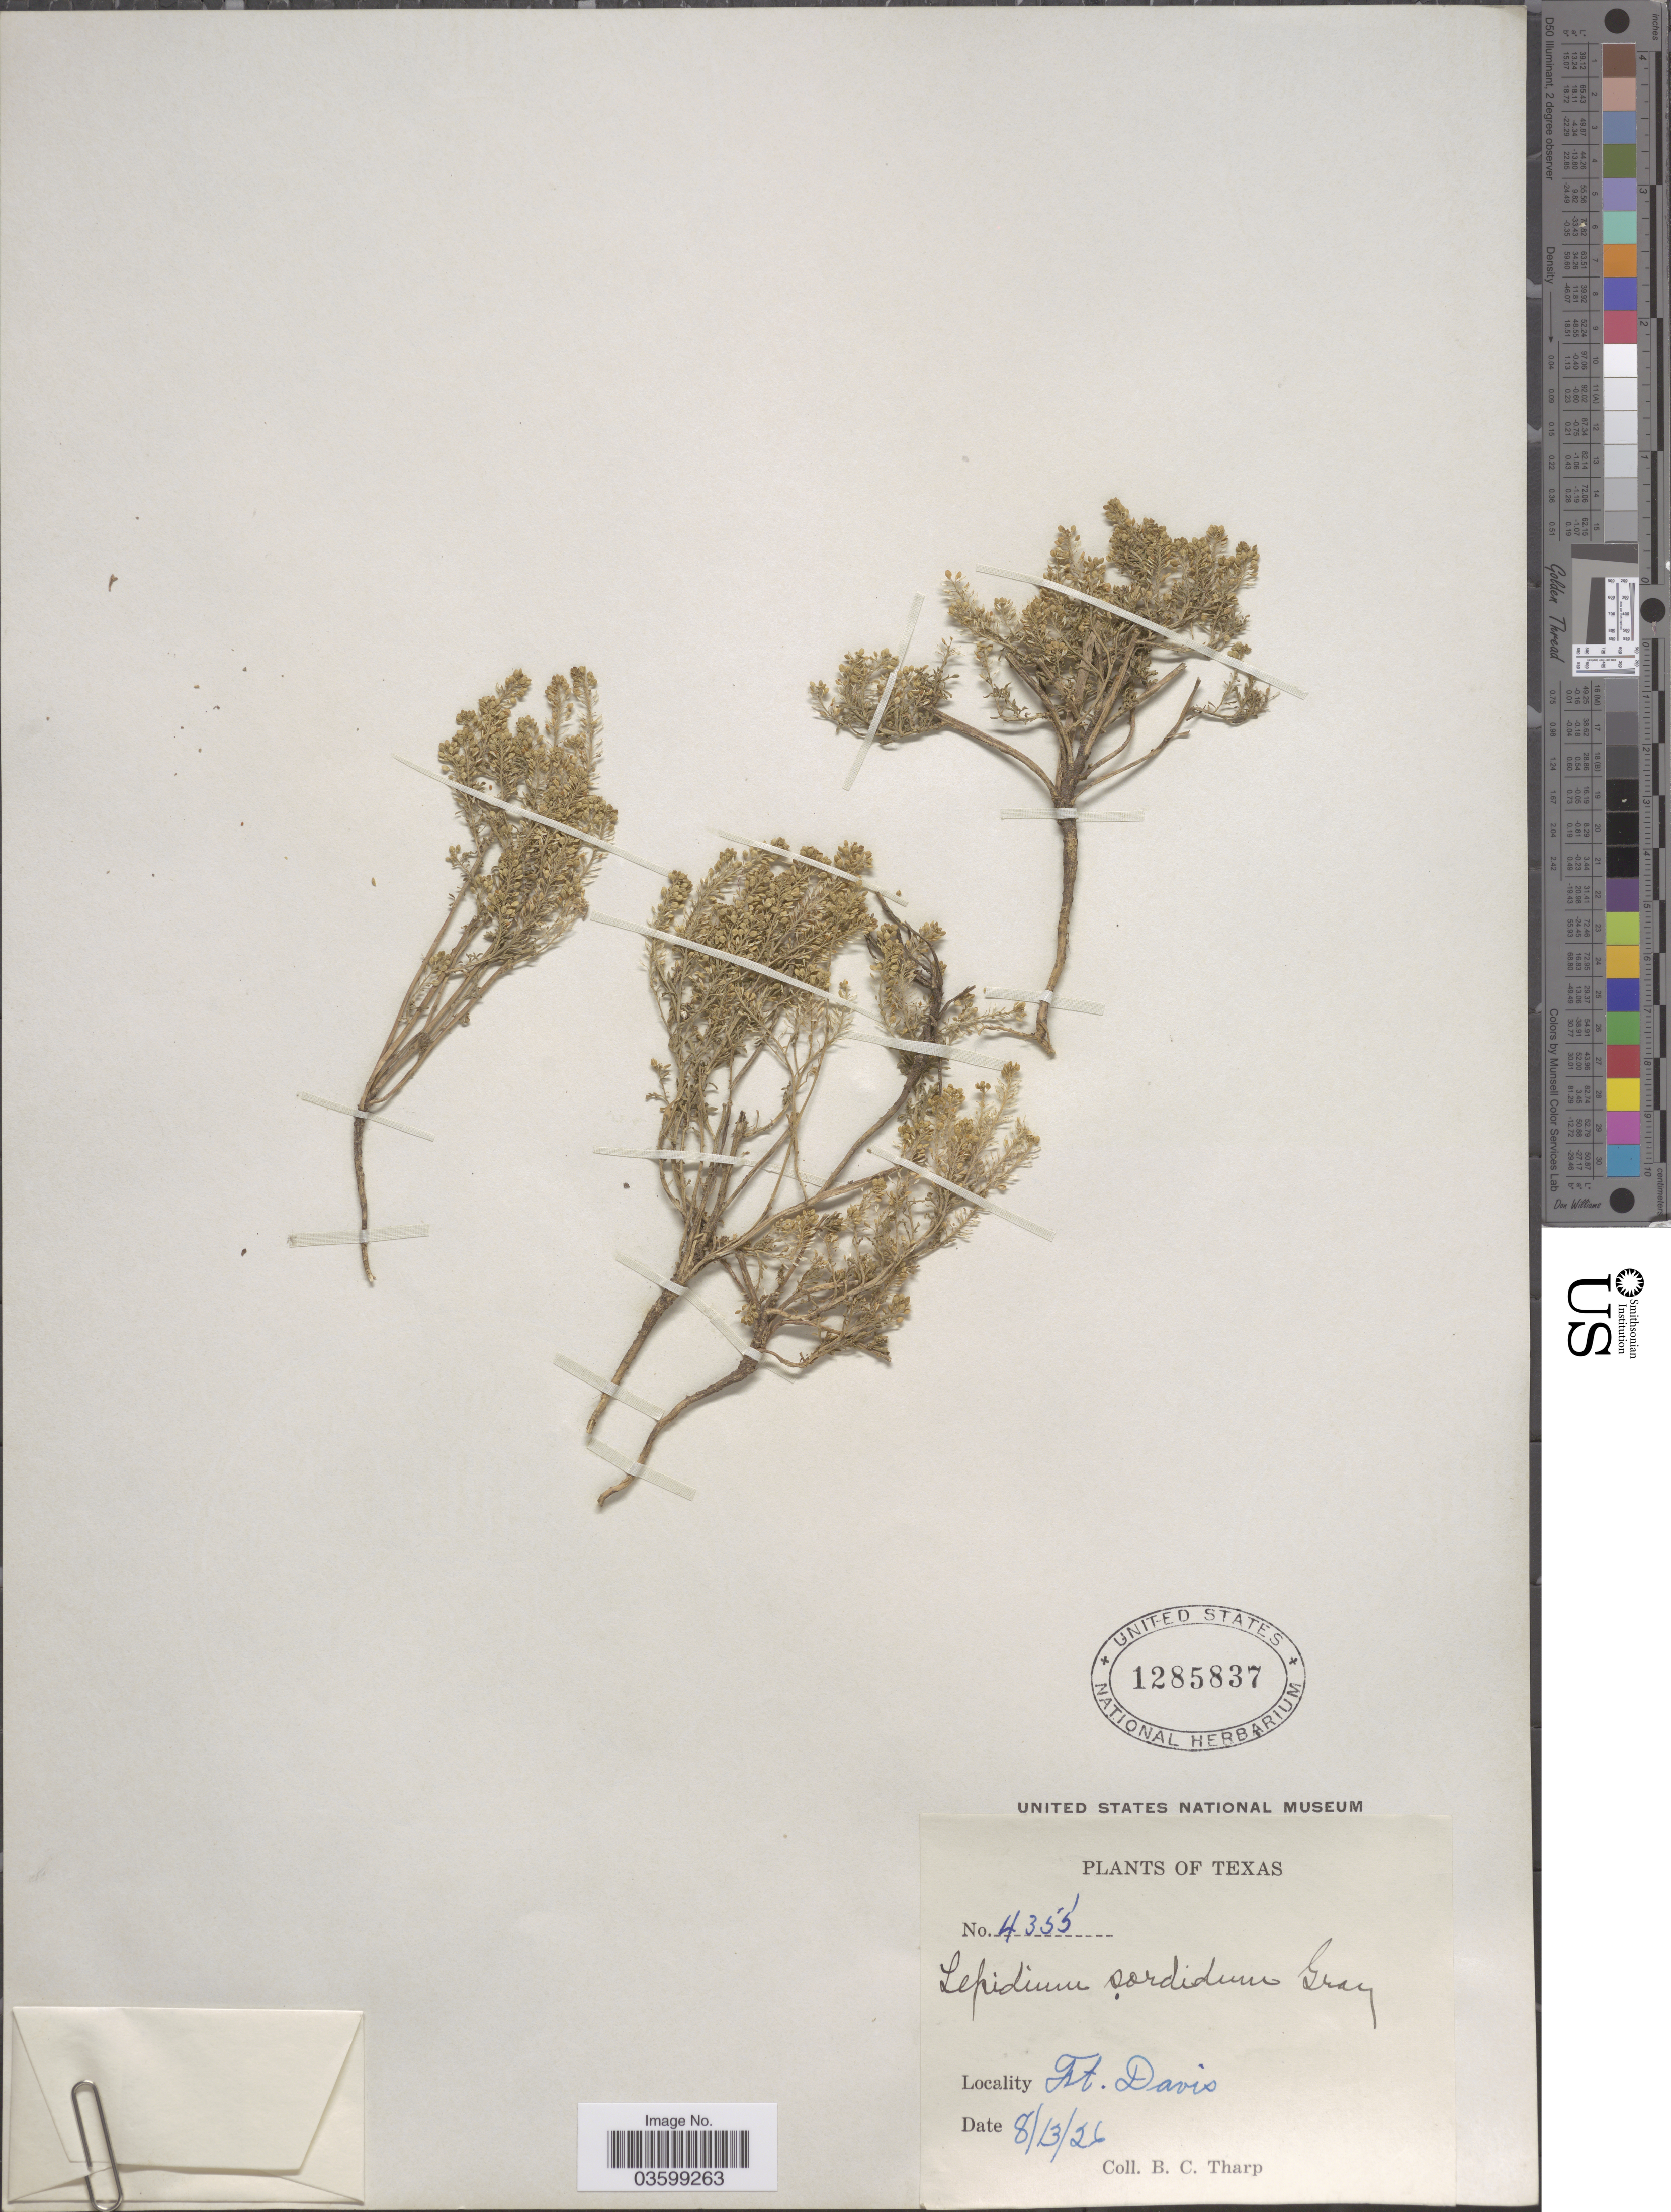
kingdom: Plantae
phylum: Tracheophyta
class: Magnoliopsida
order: Brassicales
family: Brassicaceae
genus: Lepidium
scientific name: Lepidium sordidum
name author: A. Gray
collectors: B. C. Tharp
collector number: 4355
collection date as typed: Transcribed d/m/y: 13/8/26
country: United States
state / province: Texas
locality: Ft. Davis.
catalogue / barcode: US 1285837